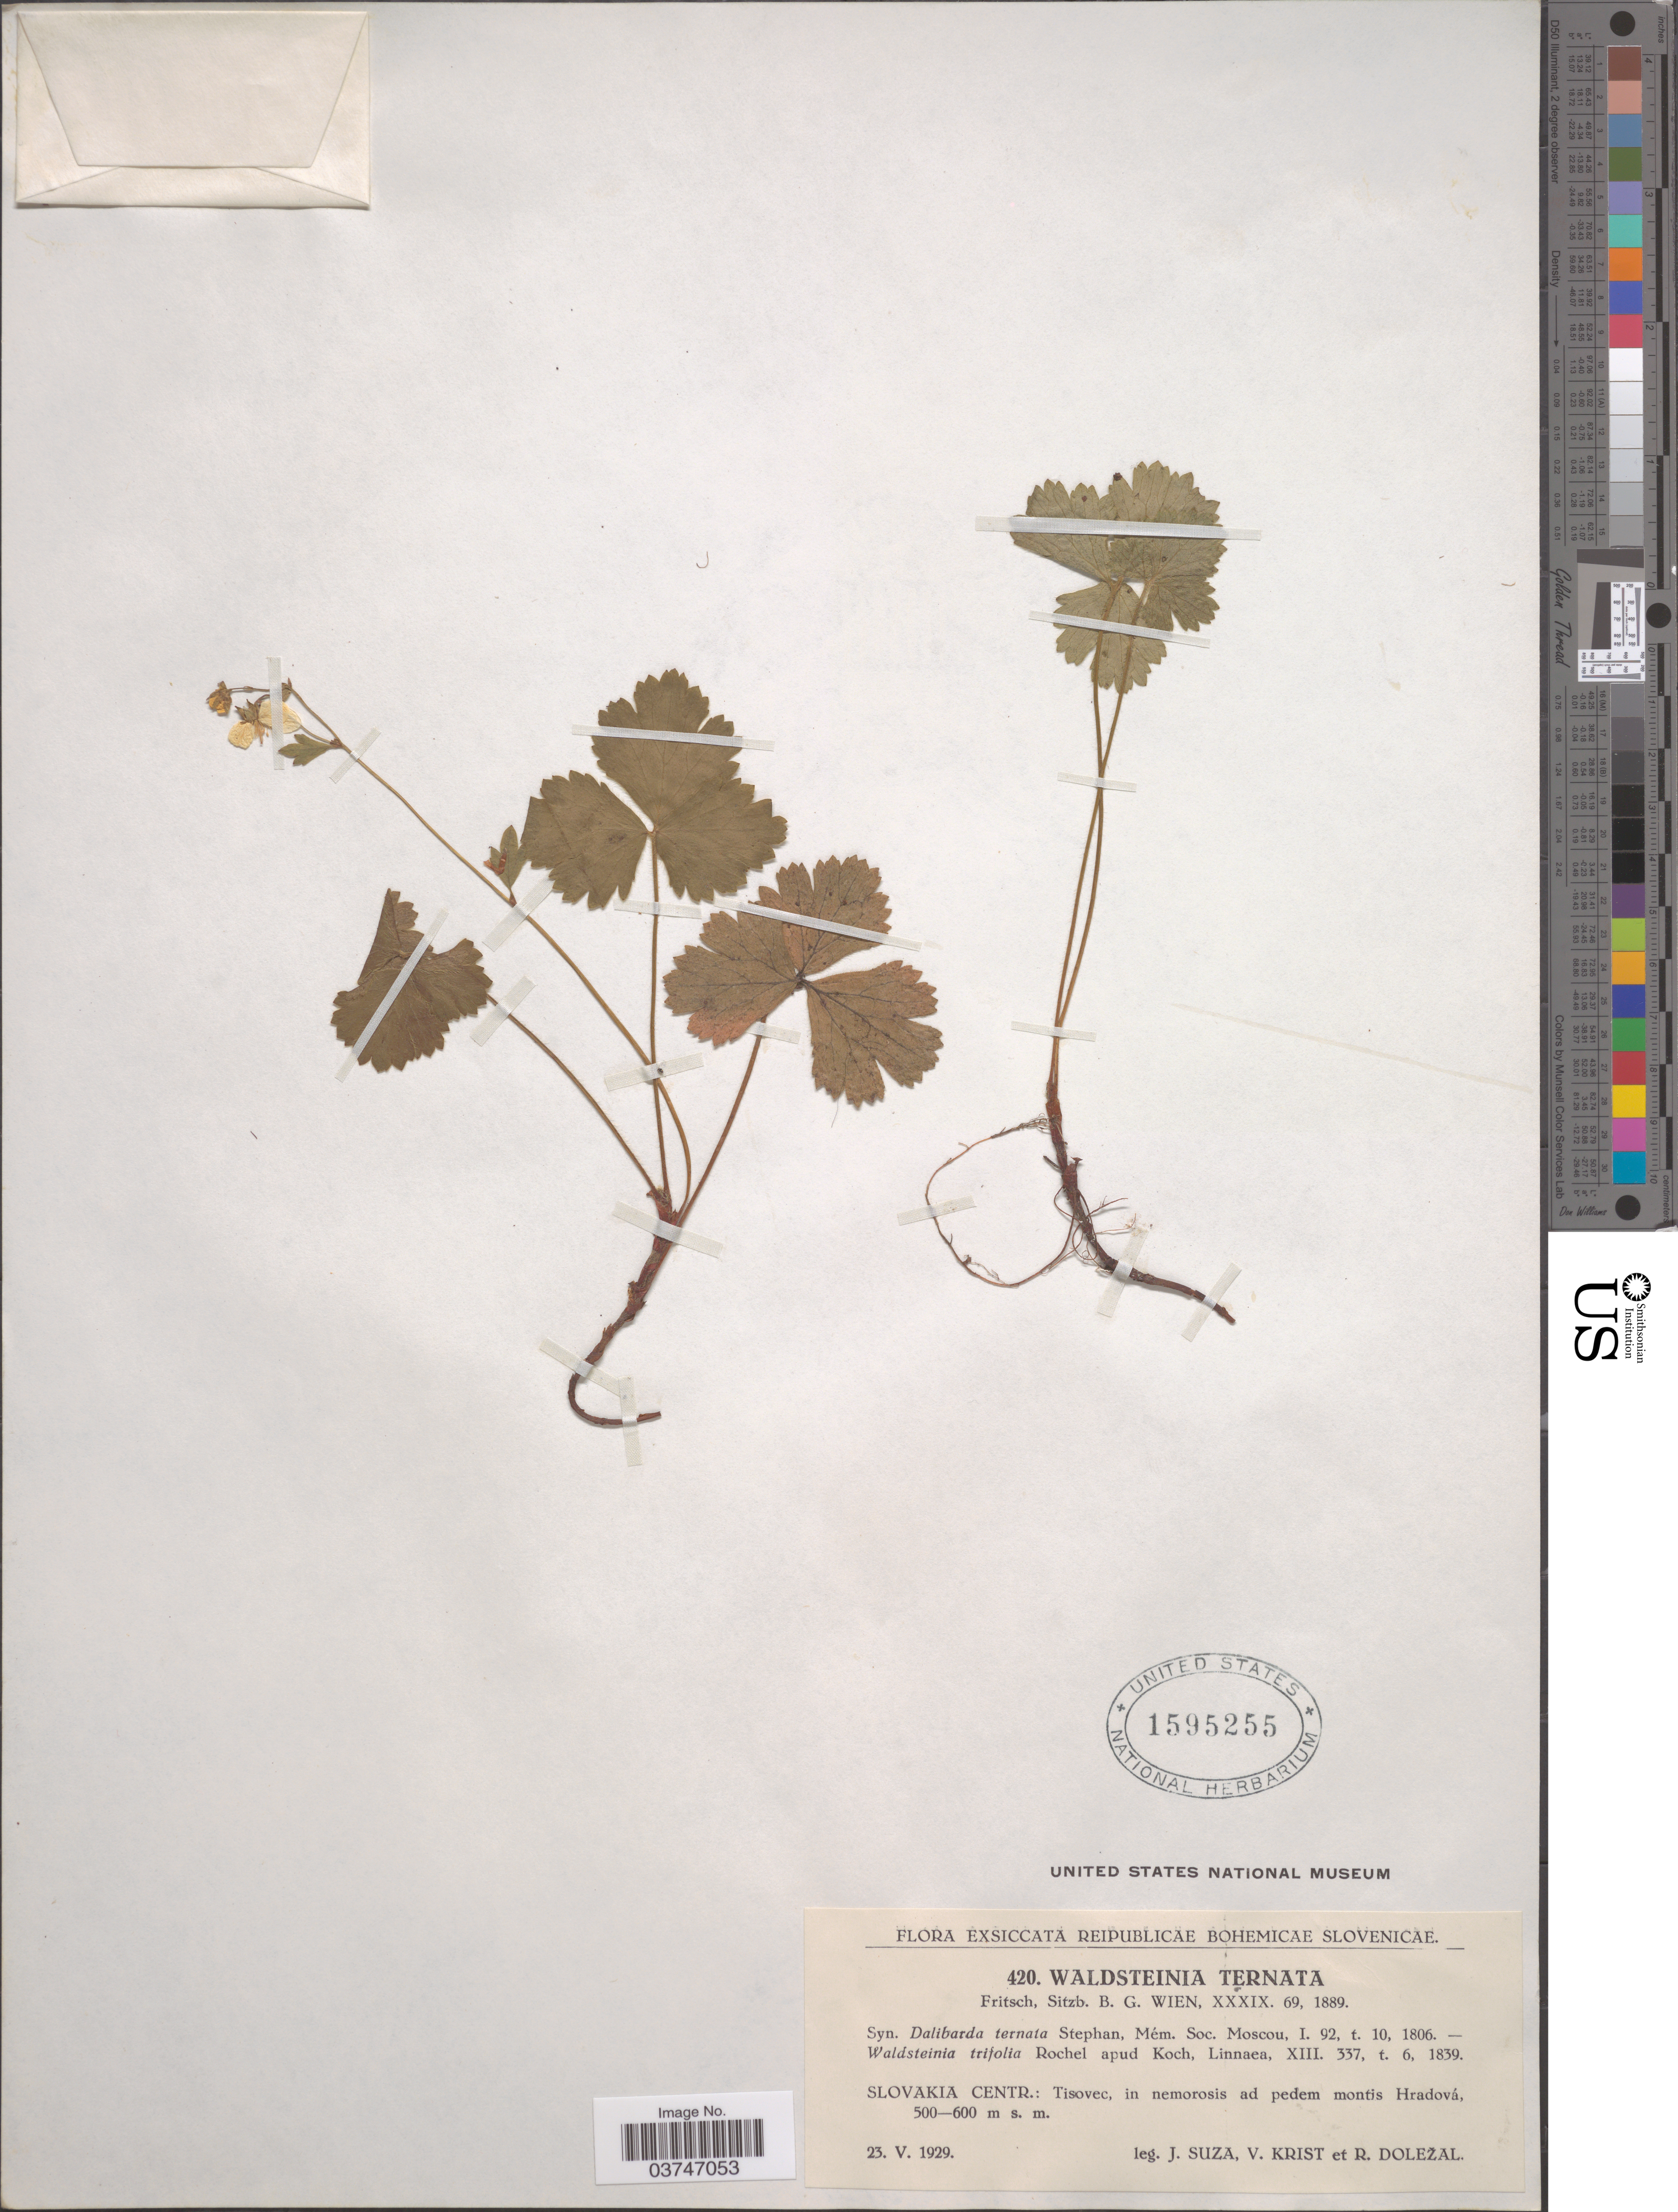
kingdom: Plantae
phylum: Tracheophyta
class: Magnoliopsida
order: Rosales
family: Rosaceae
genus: Waldsteinia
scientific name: Waldsteinia ternata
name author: (Stephan) Fritsch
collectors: J. Suza, V. Krist & R. Dolezal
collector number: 420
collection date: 1929-05-23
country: Slovakia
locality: Reipublicae Bohemicae Slovenicae. Slovakia Centr.: Tisovec, in nemorosis ad pedem montis Hradová.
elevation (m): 500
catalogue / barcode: US 1595255